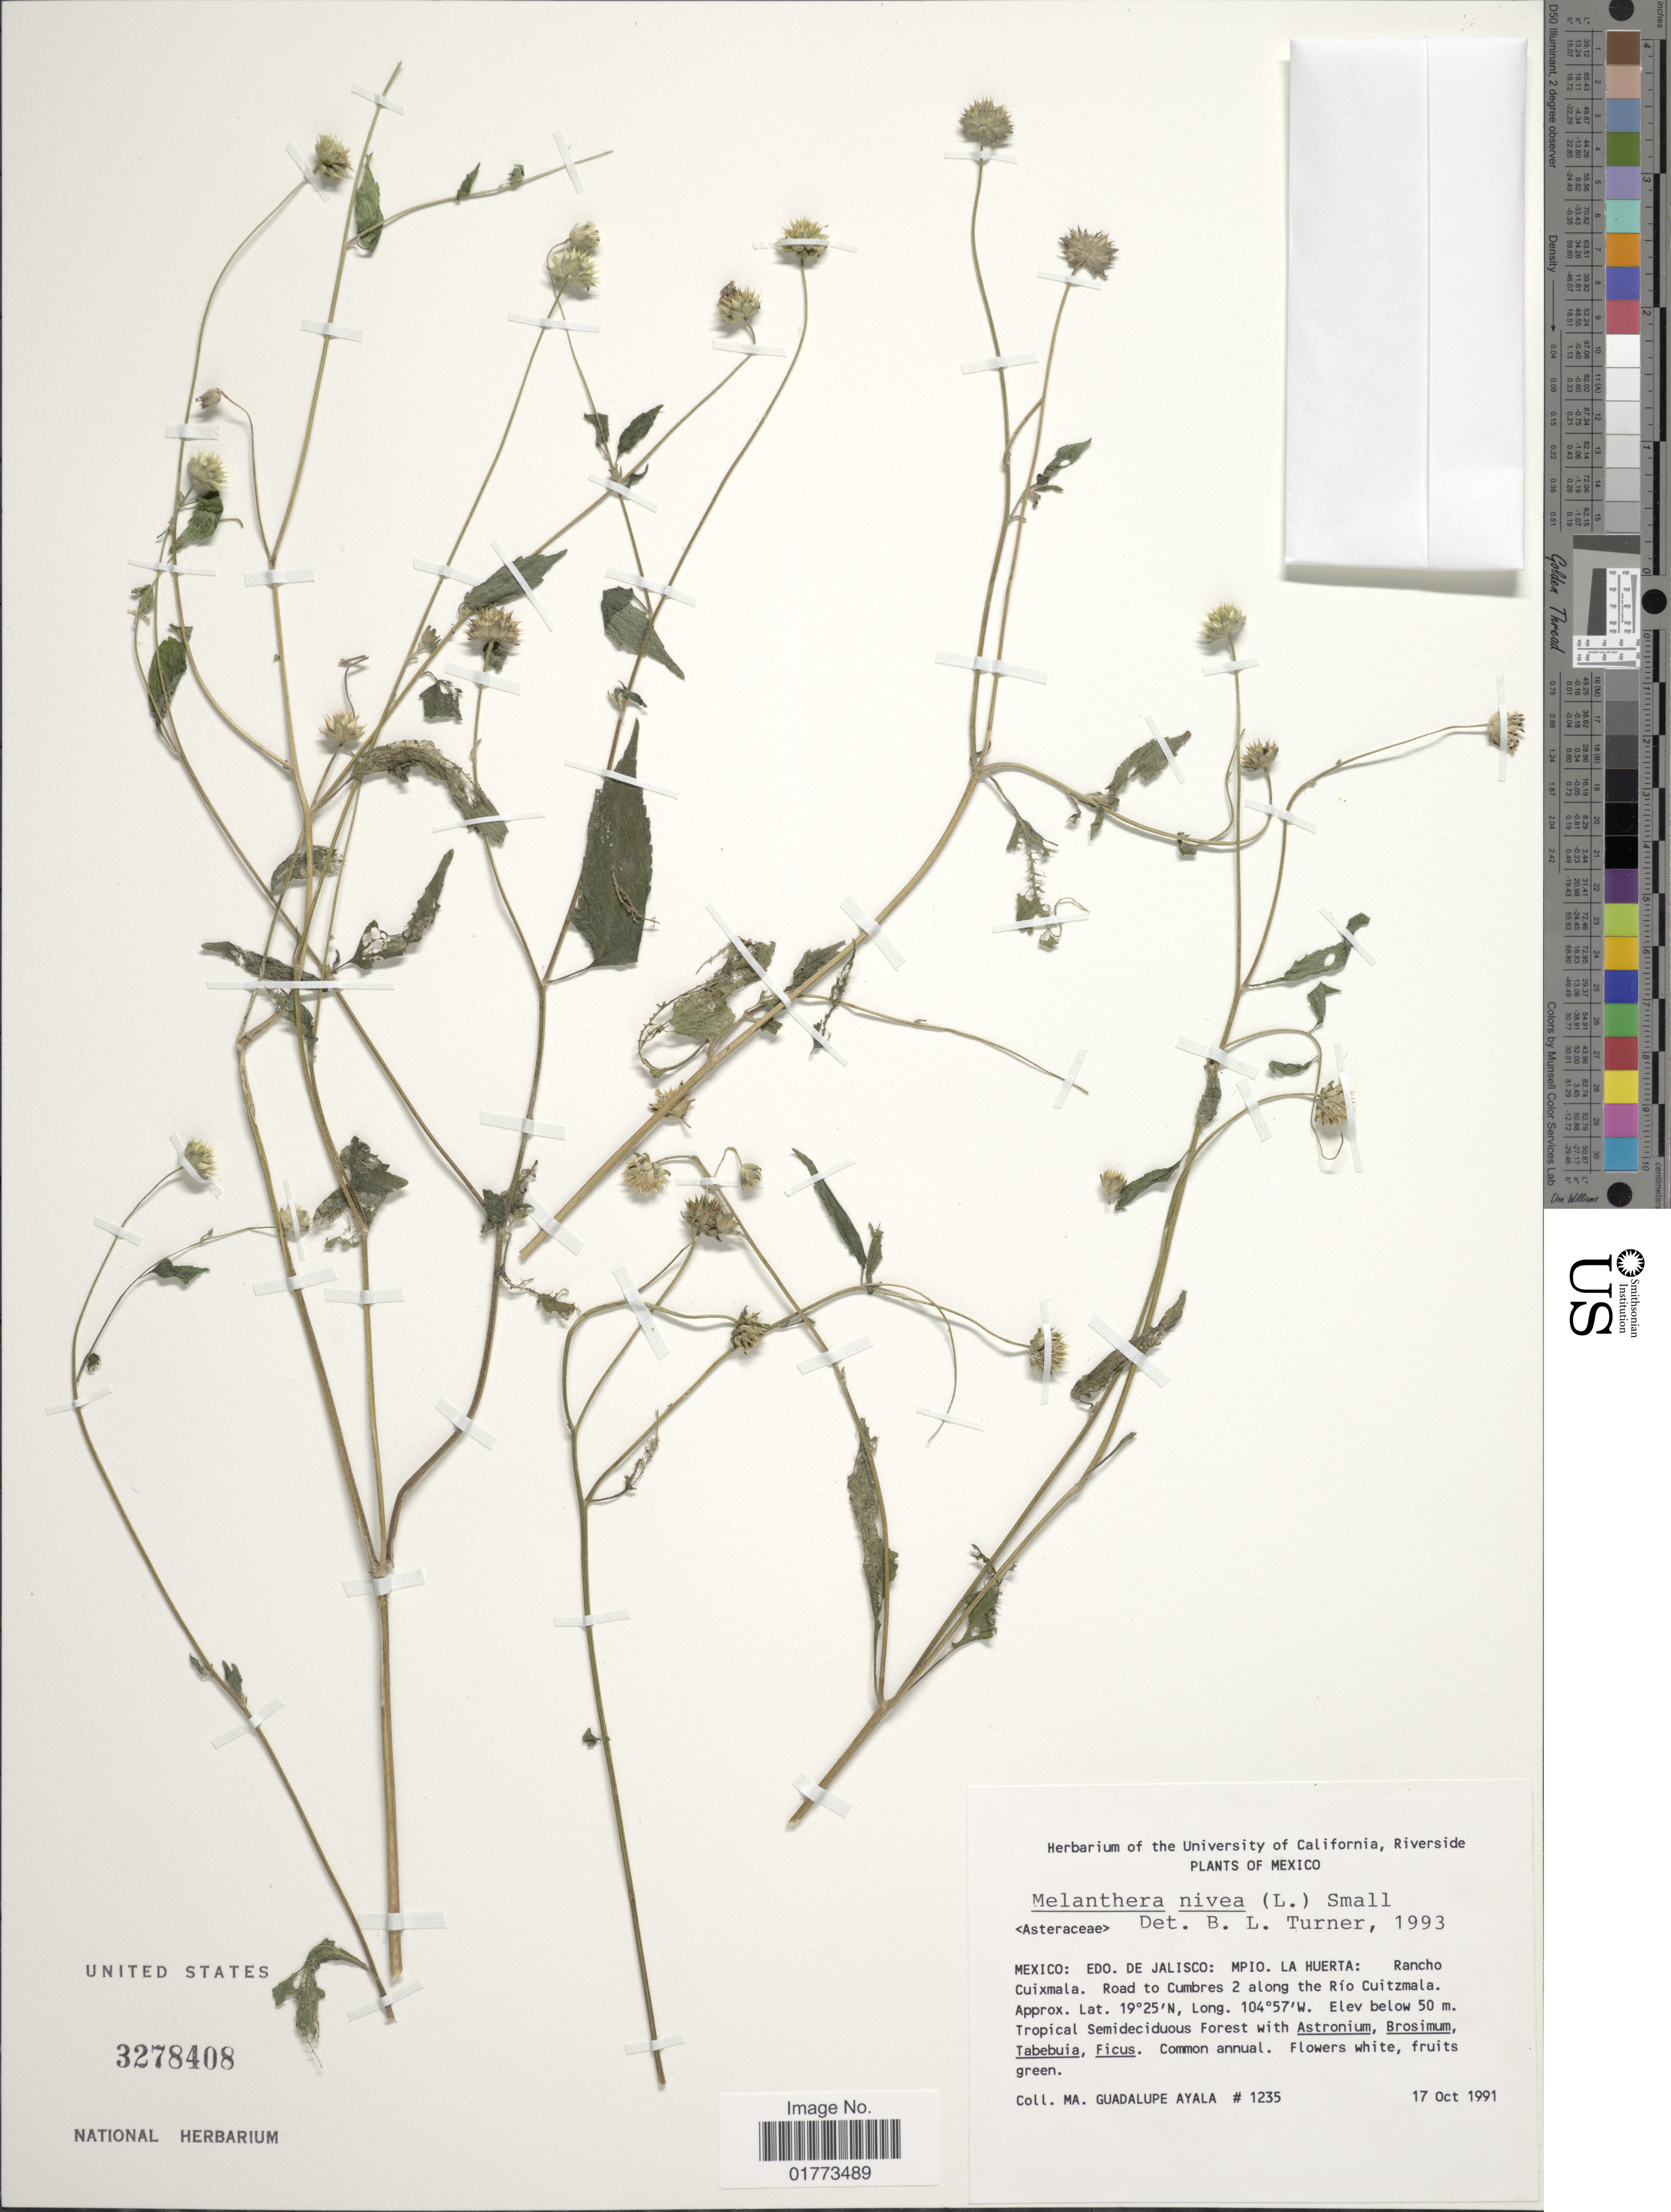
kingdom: Plantae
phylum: Tracheophyta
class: Magnoliopsida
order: Asterales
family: Asteraceae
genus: Melanthera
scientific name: Melanthera nivea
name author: (L.) Small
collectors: M. G. Ayala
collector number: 1235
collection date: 1991-10-17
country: Mexico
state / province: Jalisco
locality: Mpio. La Huerta: Rancho Cuixmala. Road to Cumbres 2 along the Río Cuitzmala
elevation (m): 50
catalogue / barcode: US 3278408